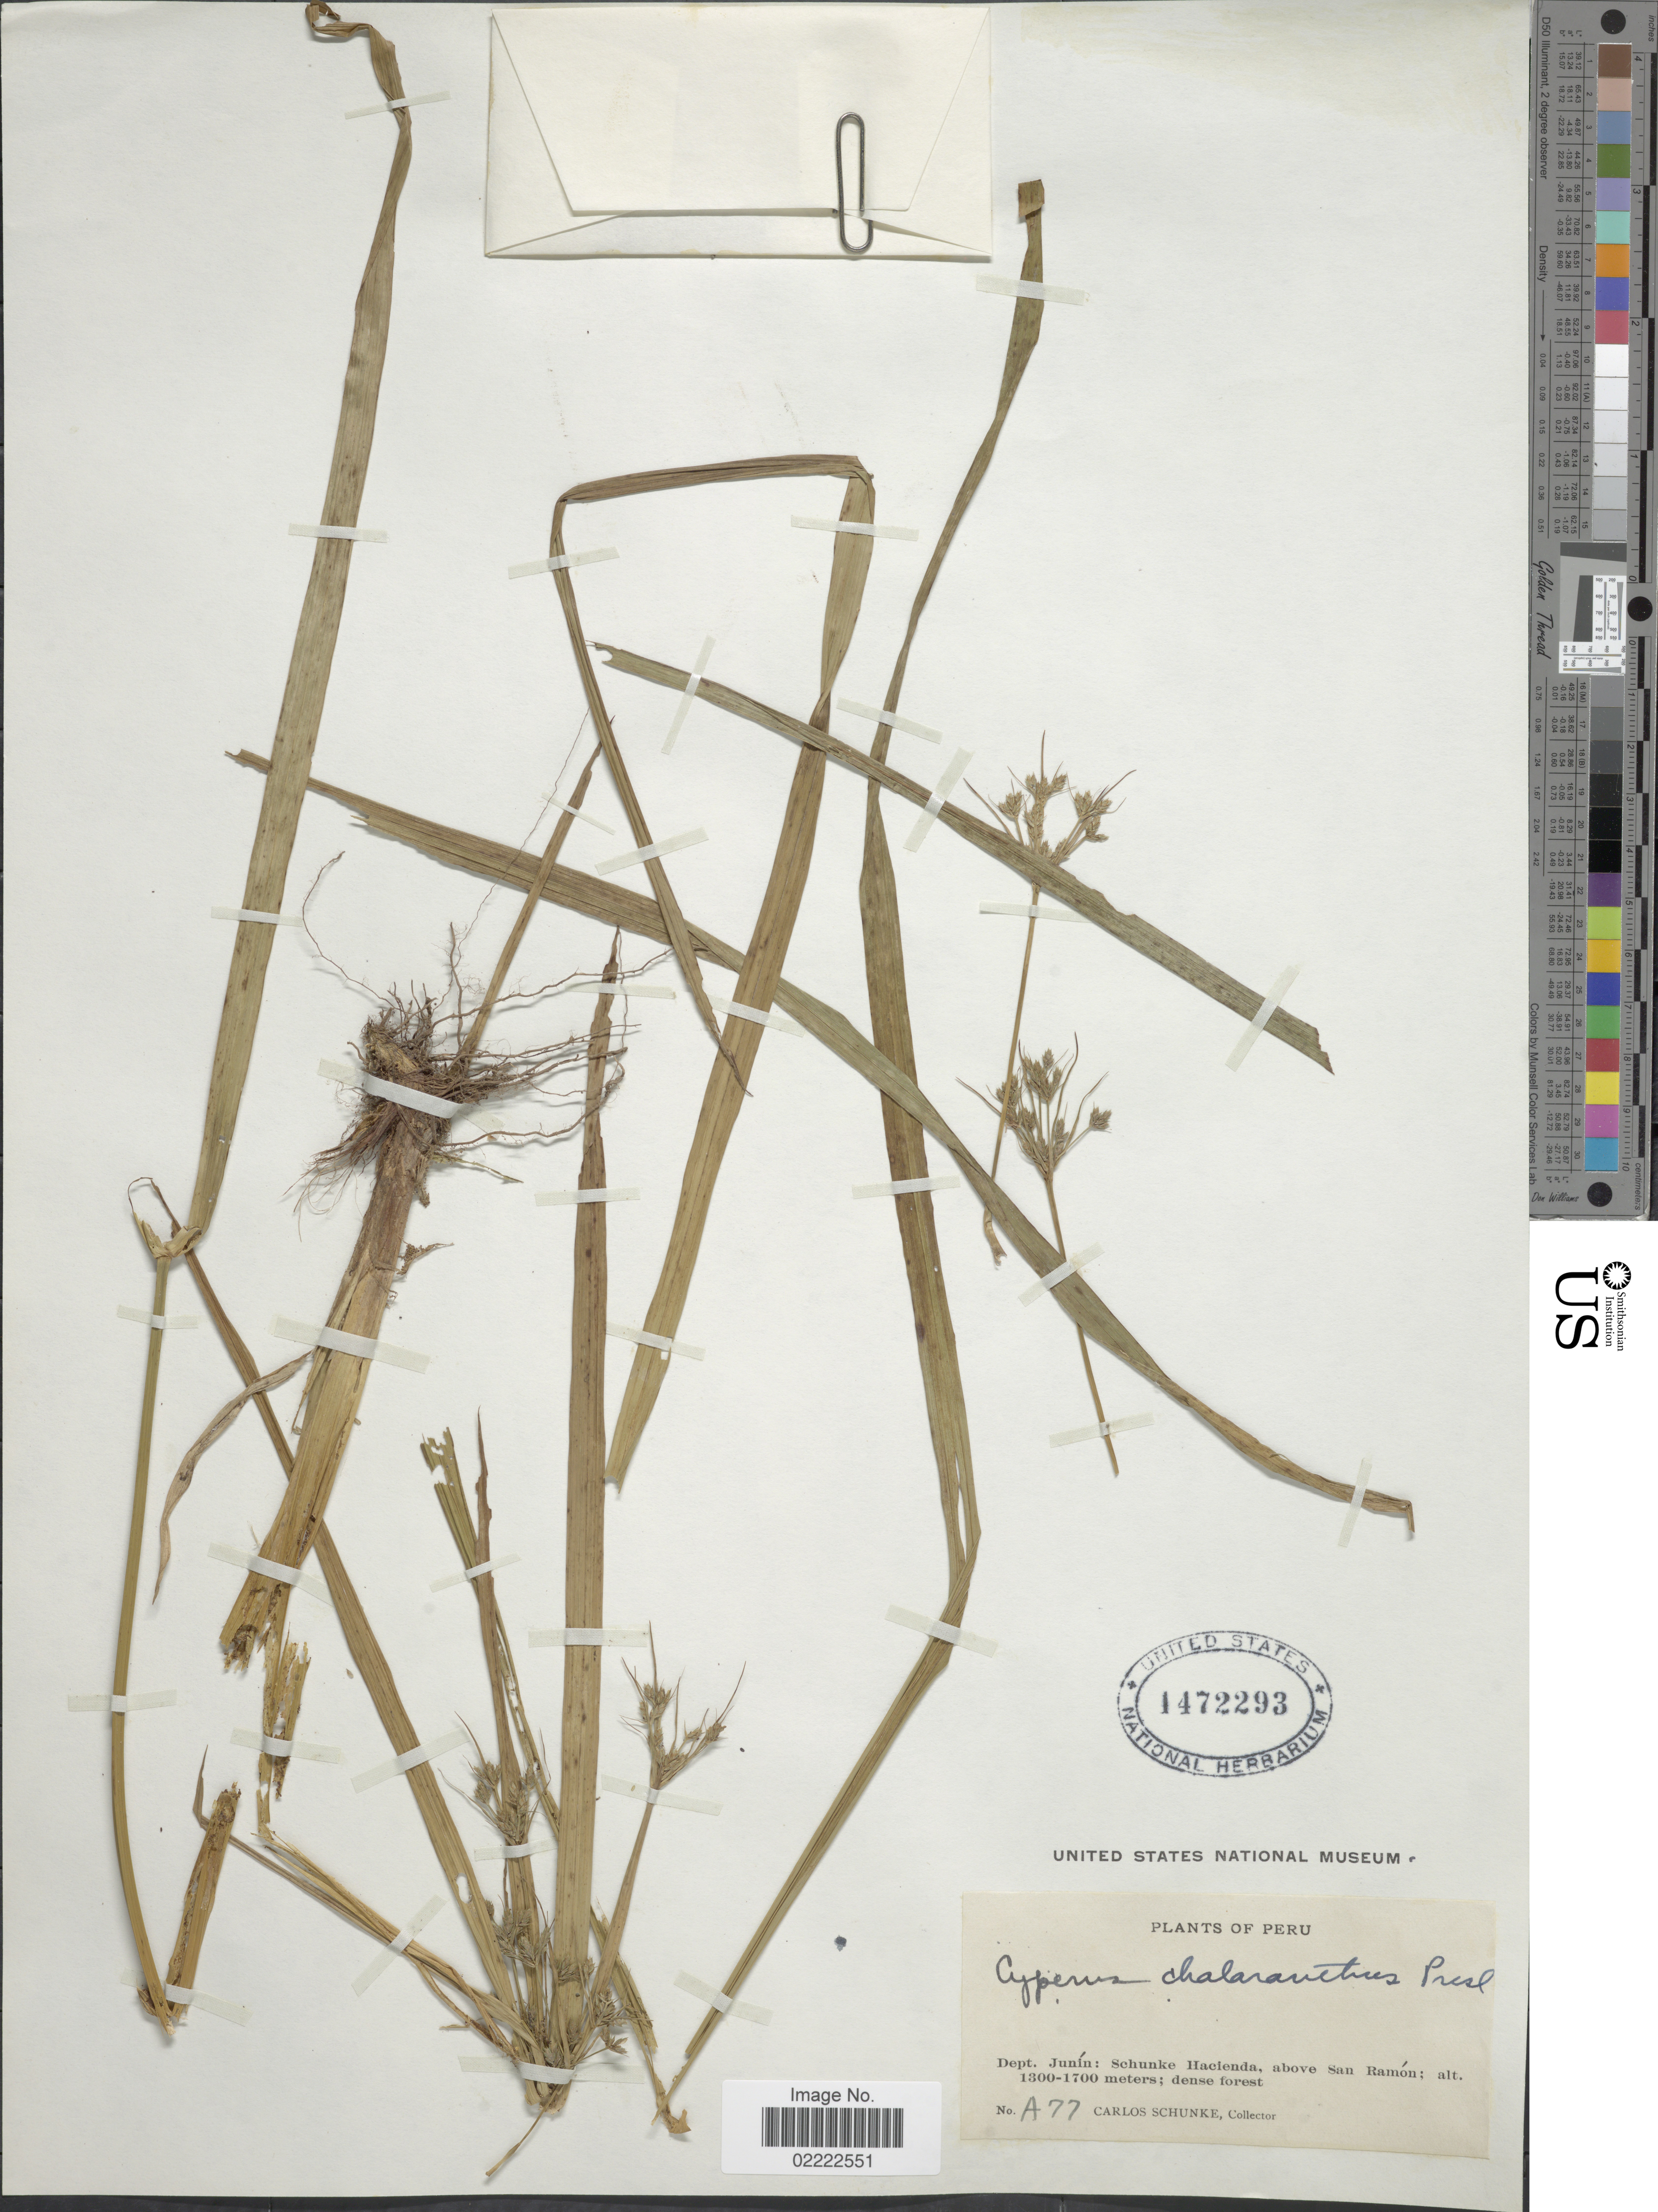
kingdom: Plantae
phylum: Tracheophyta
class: Liliopsida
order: Poales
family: Cyperaceae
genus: Cyperus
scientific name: Cyperus laxus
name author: Lam.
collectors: C. Schunke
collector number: A77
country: Peru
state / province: Junín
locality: Schunke Hacienda, above San Ramon; dense forest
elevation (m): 1300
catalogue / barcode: US 1472293